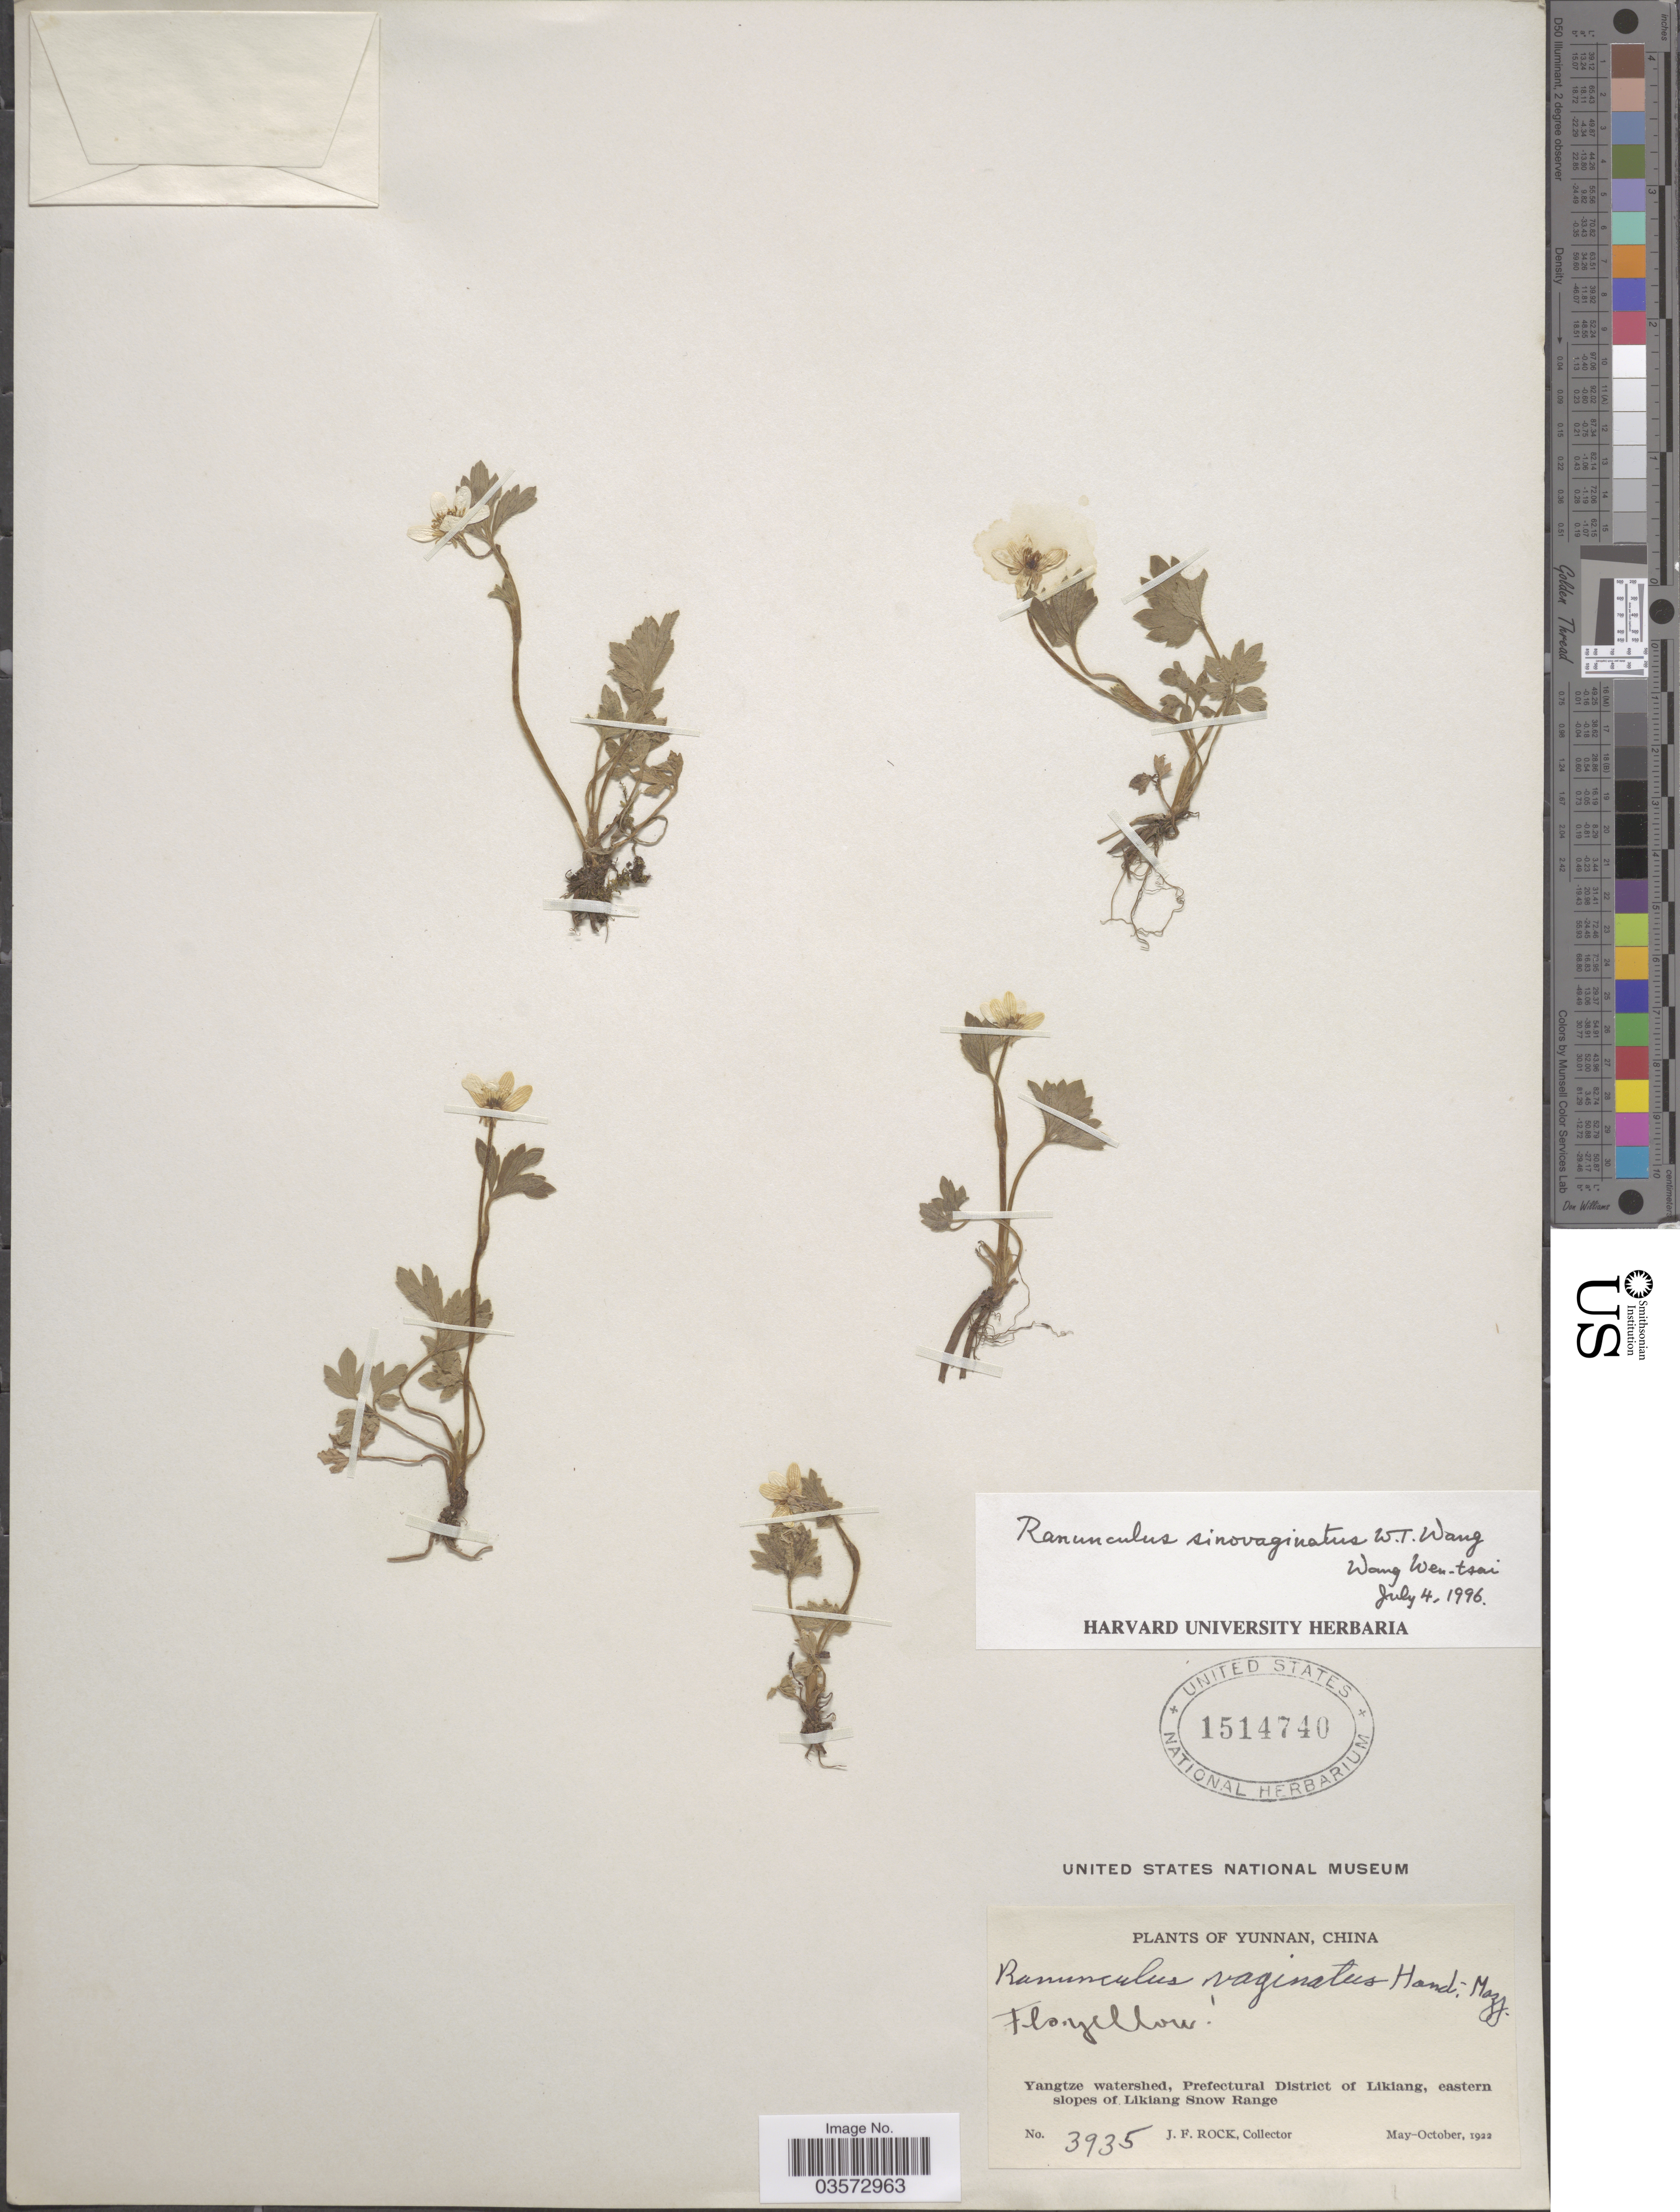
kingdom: Plantae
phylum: Tracheophyta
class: Magnoliopsida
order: Ranunculales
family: Ranunculaceae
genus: Ranunculus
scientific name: Ranunculus sinovaginatus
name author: W.T. Wang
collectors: J. Rock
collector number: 3935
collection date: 1922-05/1922-10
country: China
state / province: Yunnan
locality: Yangtze watershed, Prefectural District of Likiang, eastern slopes of Likiang Snow Range.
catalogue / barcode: US 1514740